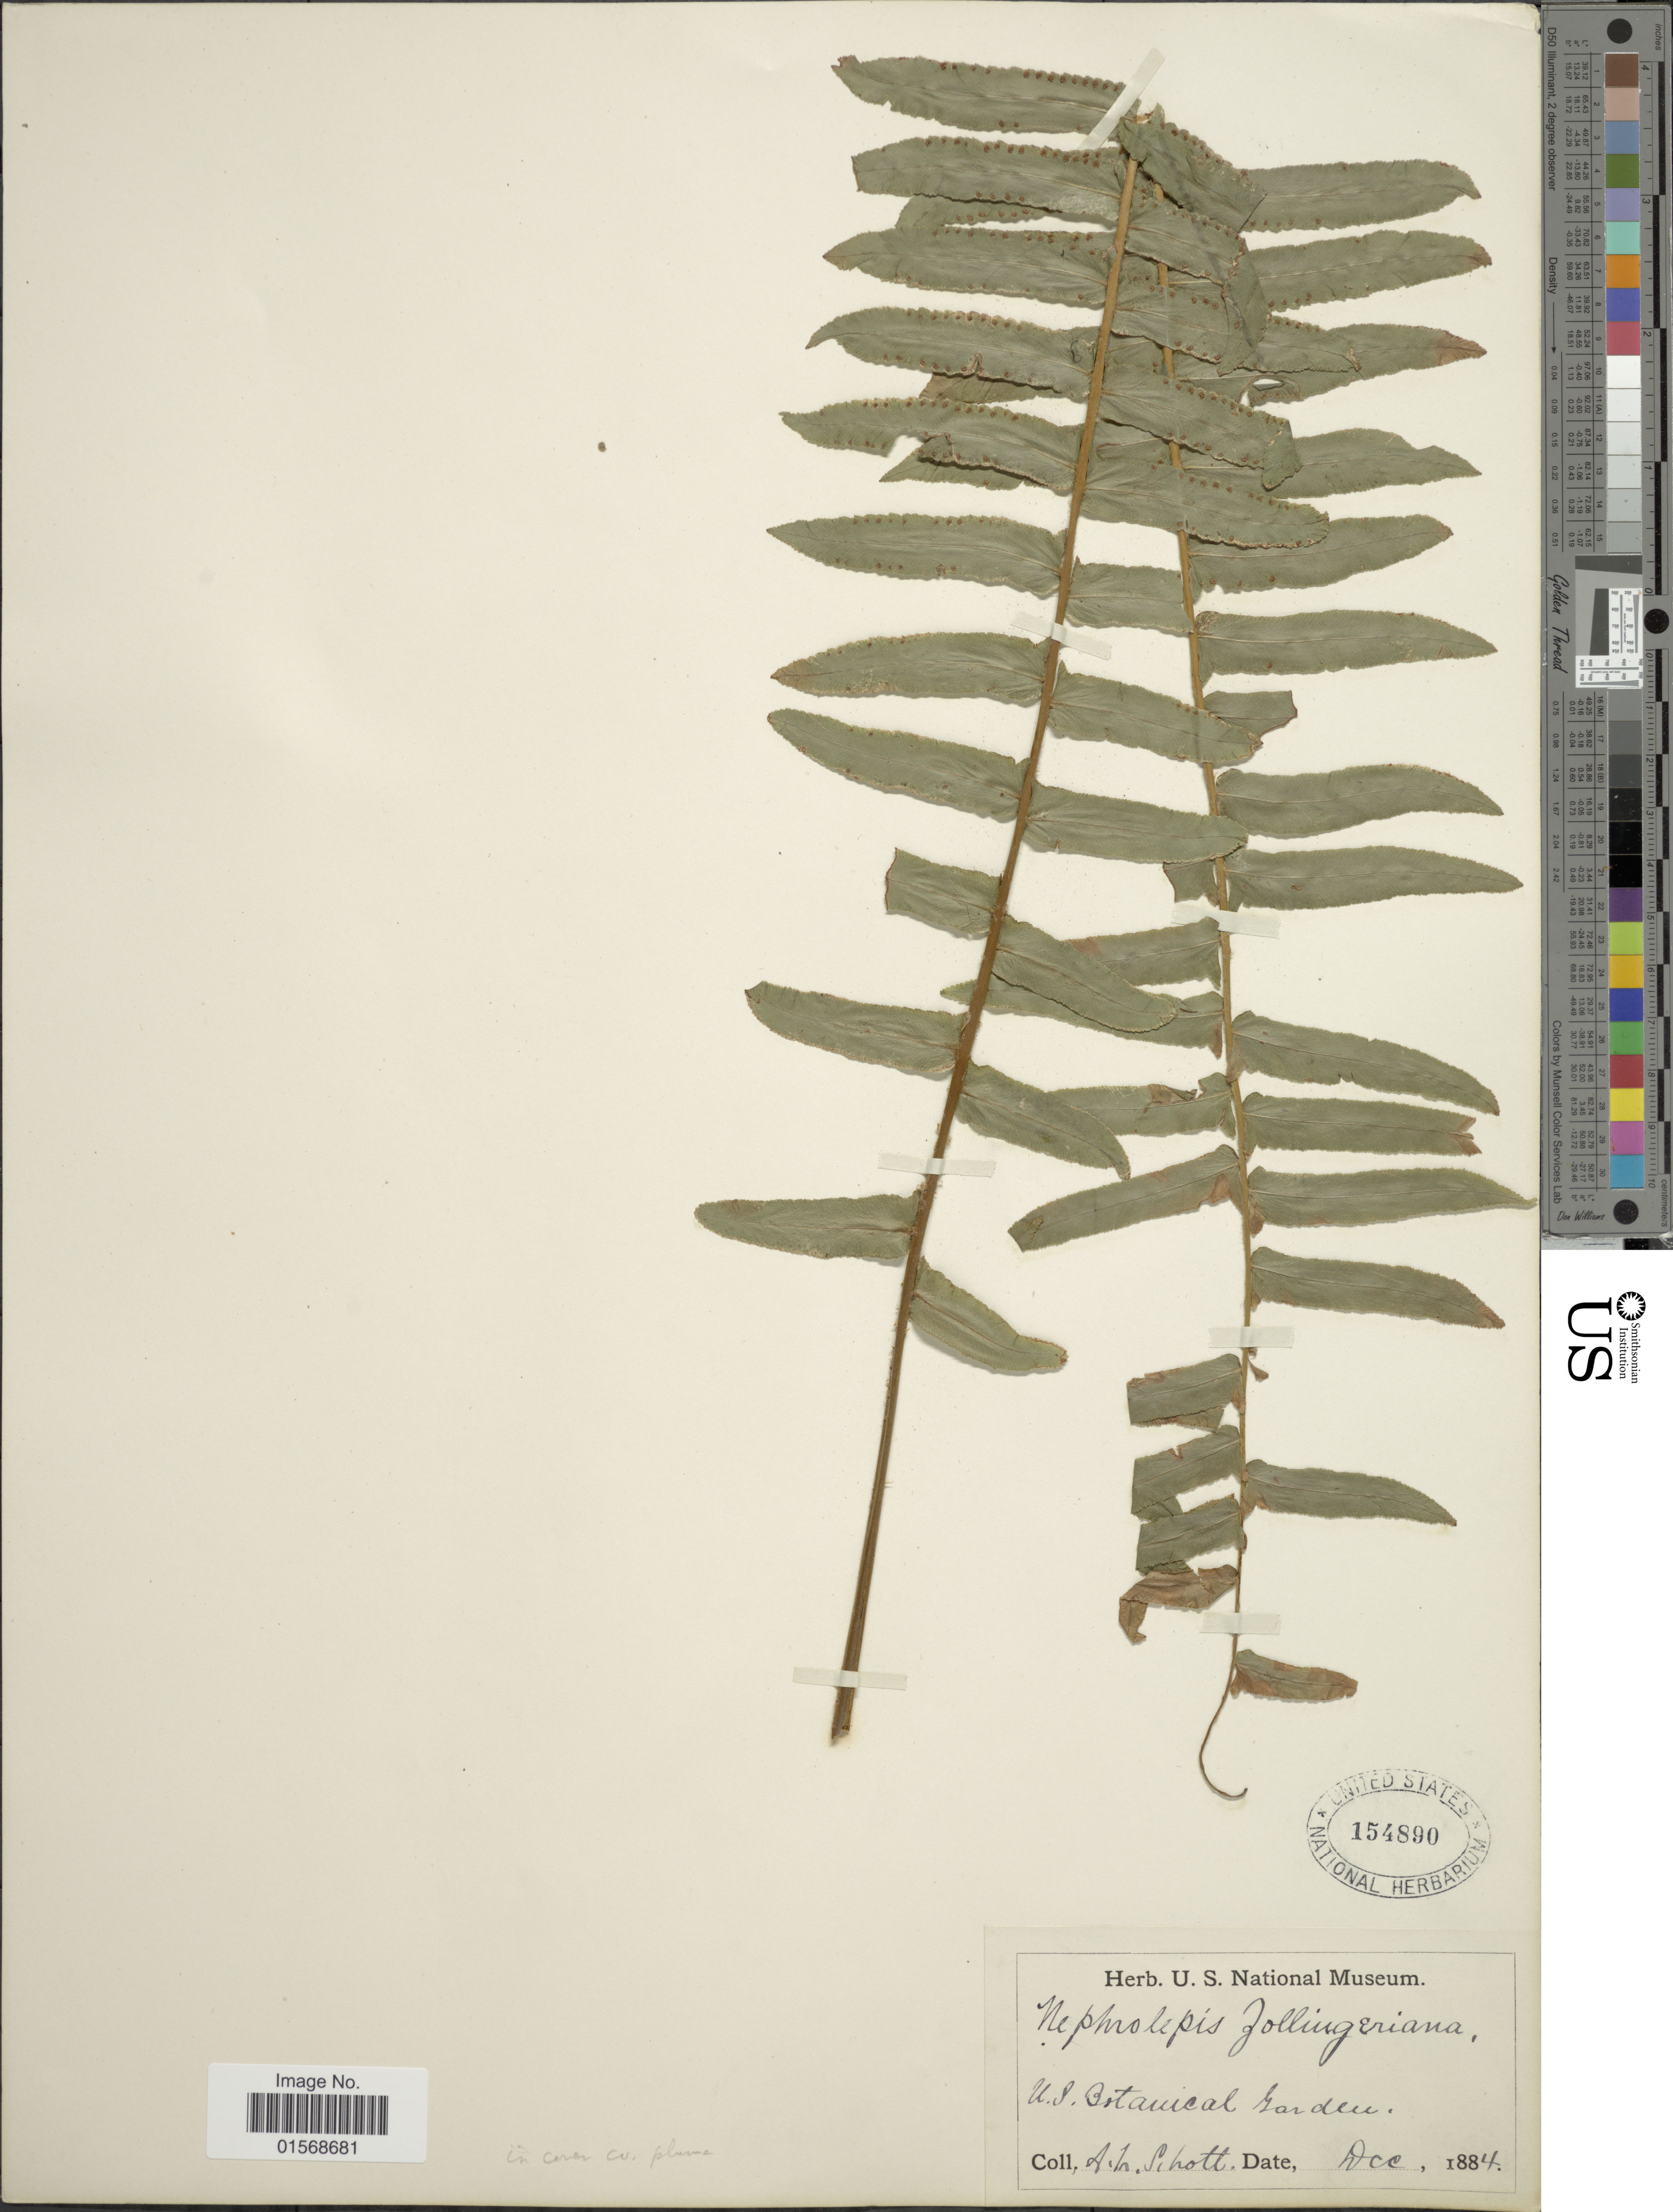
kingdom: Plantae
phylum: Tracheophyta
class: Polypodiopsida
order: Polypodiales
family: Nephrolepidaceae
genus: Nephrolepis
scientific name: Nephrolepis 'Pluma'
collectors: A. H. Scott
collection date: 1884-12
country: United States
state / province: District of Columbia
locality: U. S. Botanical Garden.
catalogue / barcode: US 154890